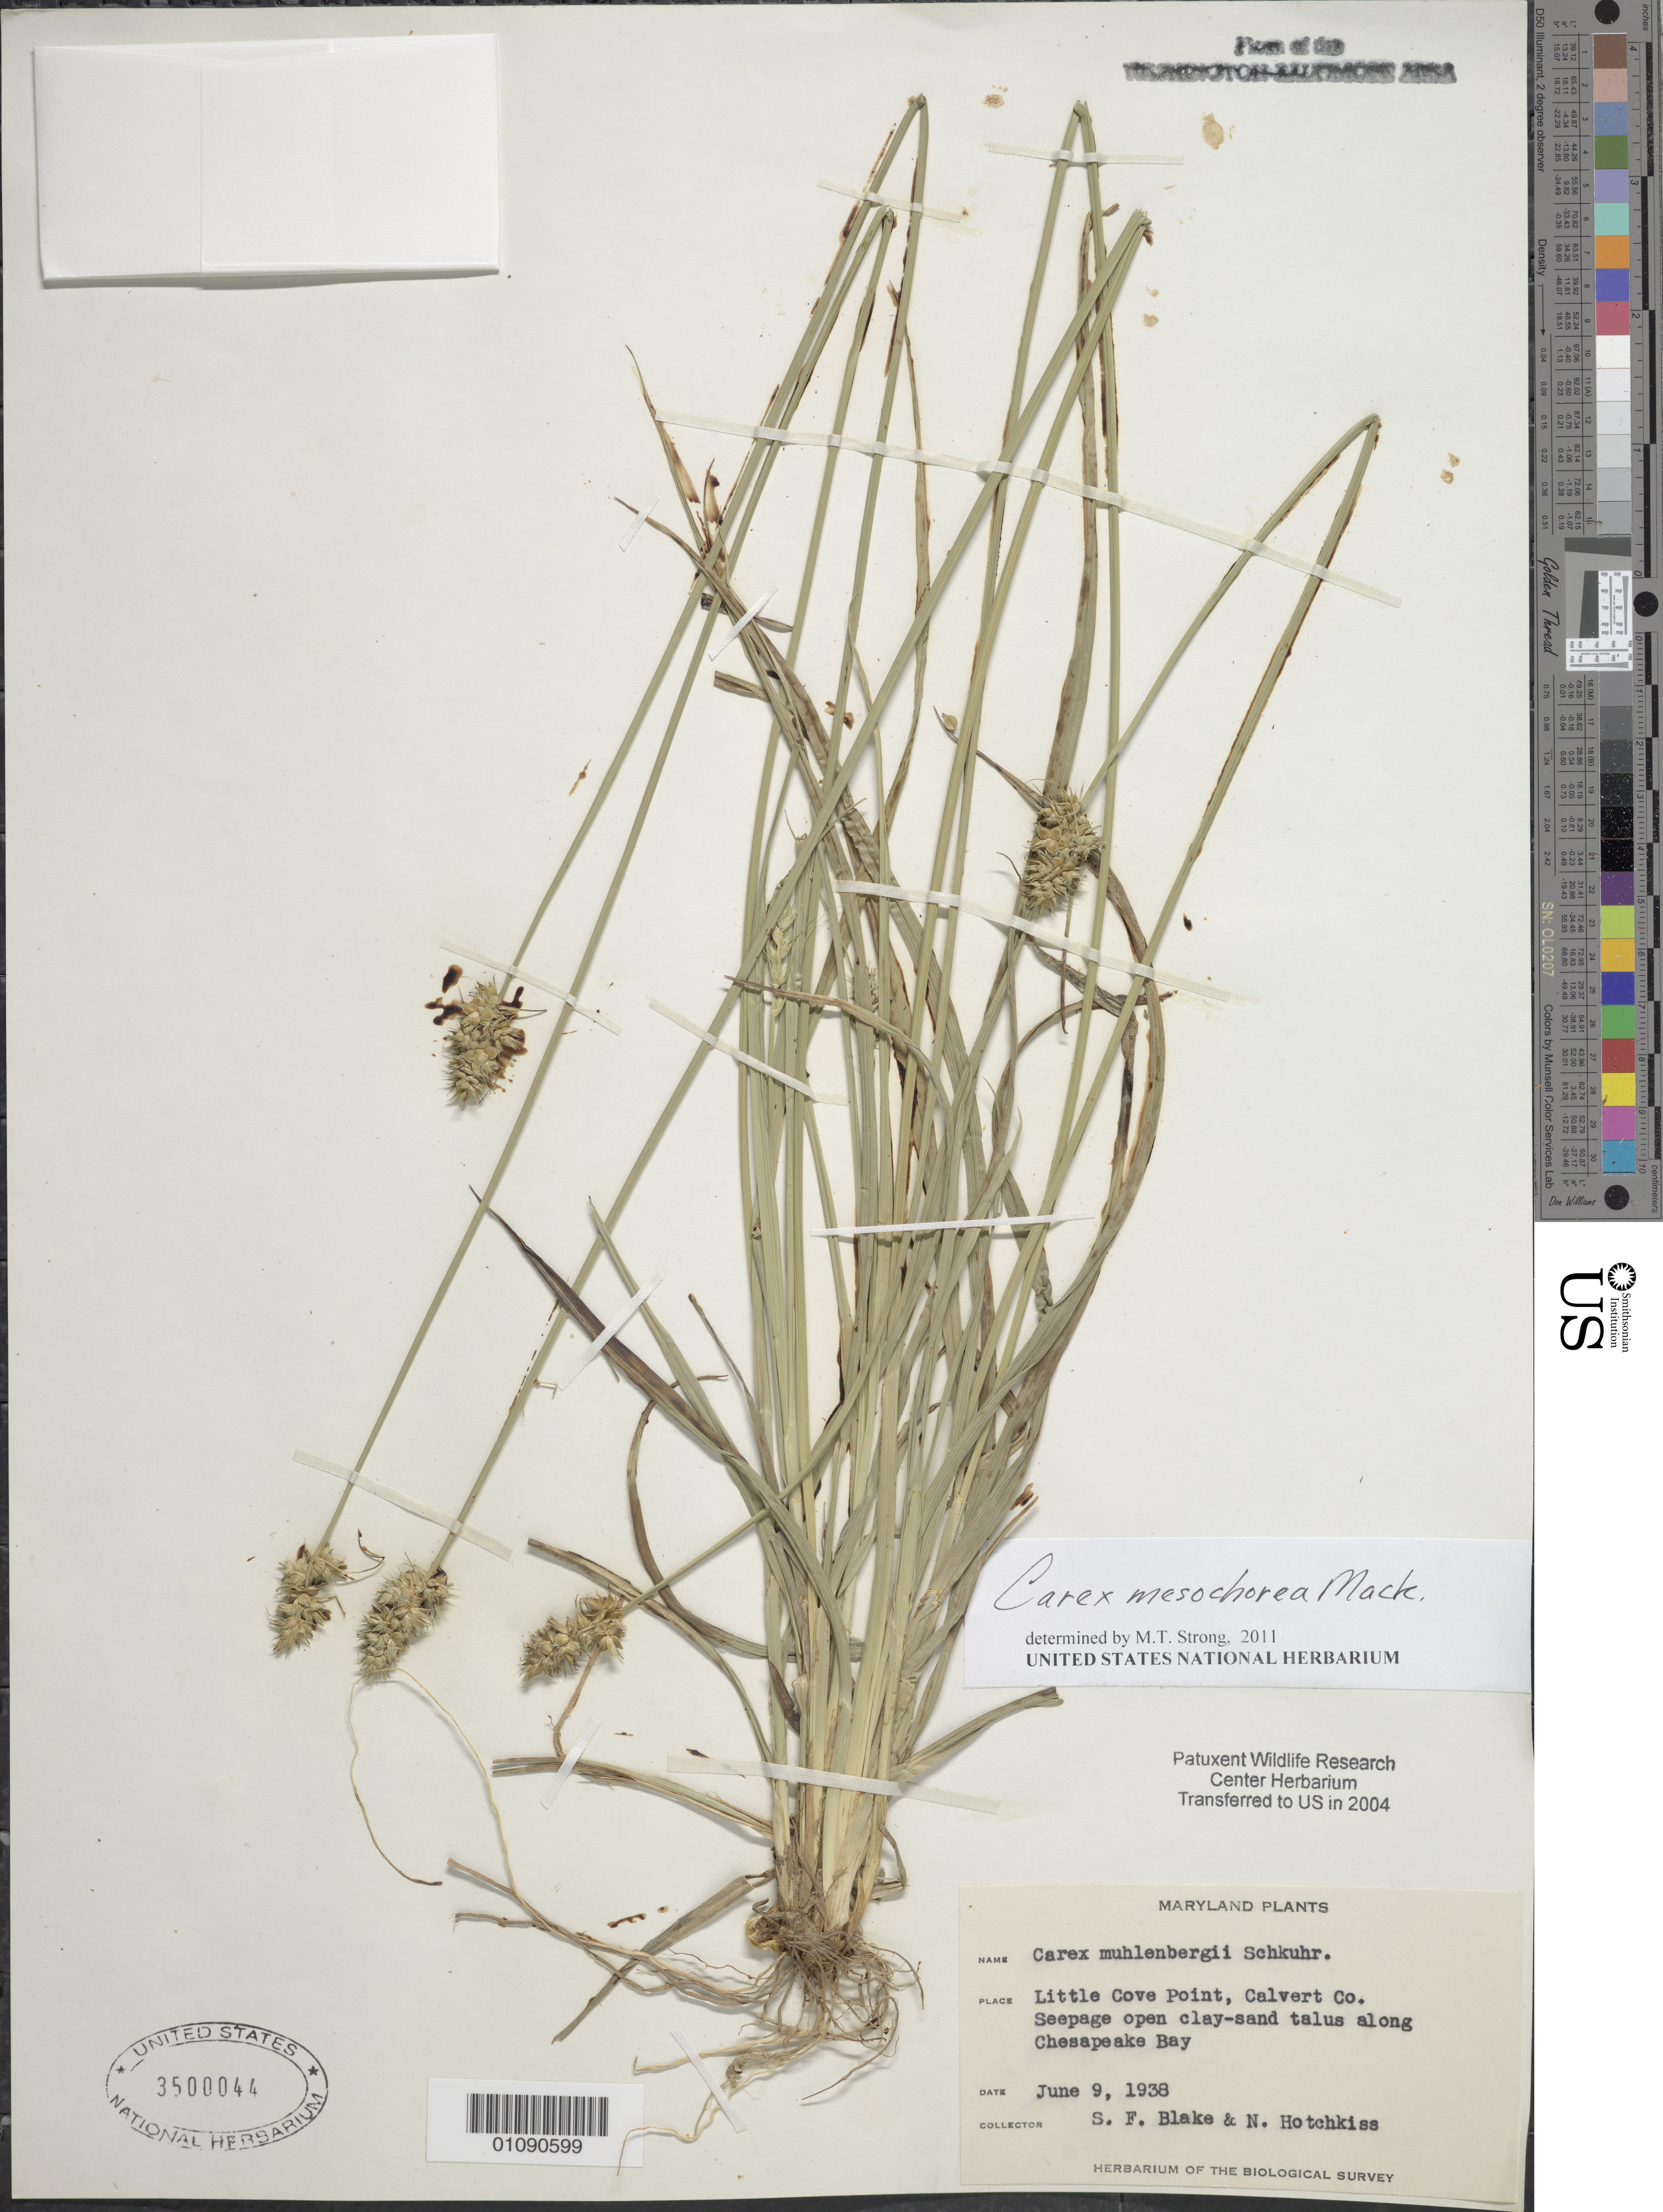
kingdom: Plantae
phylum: Tracheophyta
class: Liliopsida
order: Poales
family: Cyperaceae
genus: Carex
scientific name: Carex mesochorea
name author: Mack.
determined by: Strong, M. T., (US), Smithsonian Institution - National Museum of Natural History (UNITED STATES)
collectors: S. Blake & N. Hotchkiss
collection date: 1938-06-09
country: United States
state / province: Maryland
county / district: Calvert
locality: Little Cove Point along Chesapeake Bay.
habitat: Seepage open clay-sand talus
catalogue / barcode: US 3500044